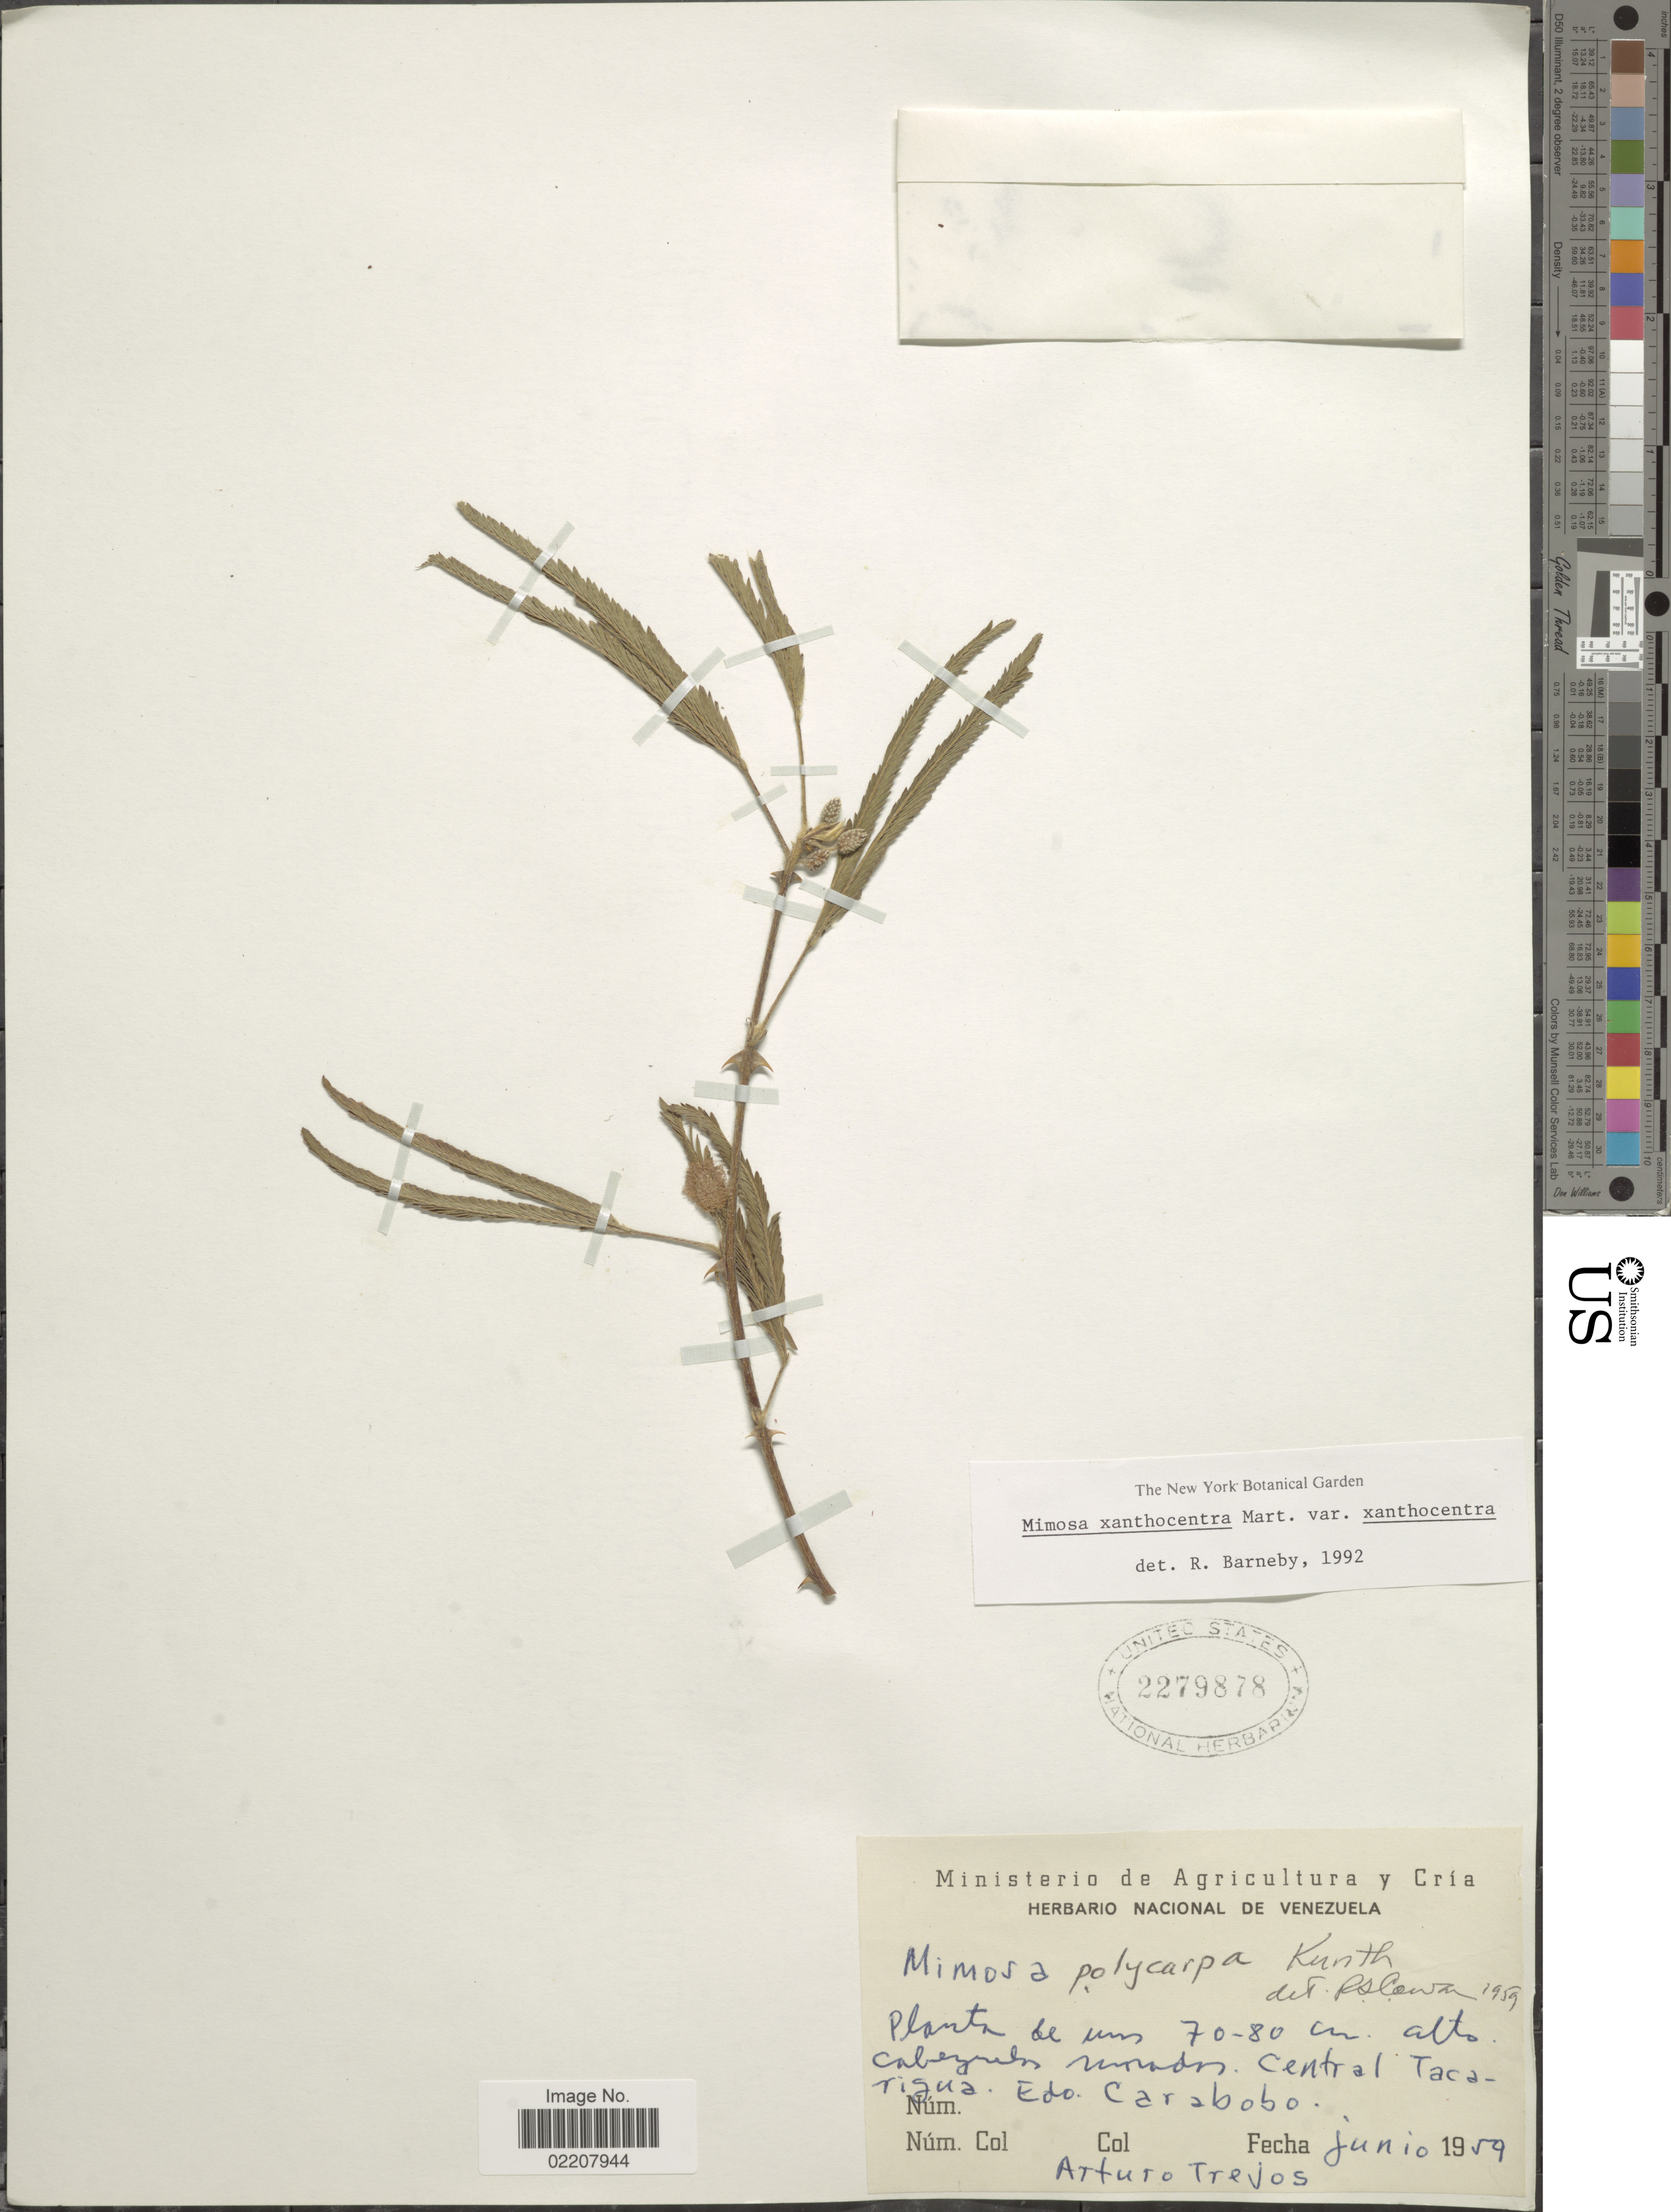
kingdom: Plantae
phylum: Tracheophyta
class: Magnoliopsida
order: Fabales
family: Fabaceae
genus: Mimosa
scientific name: Mimosa xanthocentra subsp. xanthocentra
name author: Mart.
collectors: A. Trejos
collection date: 1959-06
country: Venezuela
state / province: Carabobo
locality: Cabeyredos morados, Central Tacarigua. [interpreted]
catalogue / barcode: US 2279878